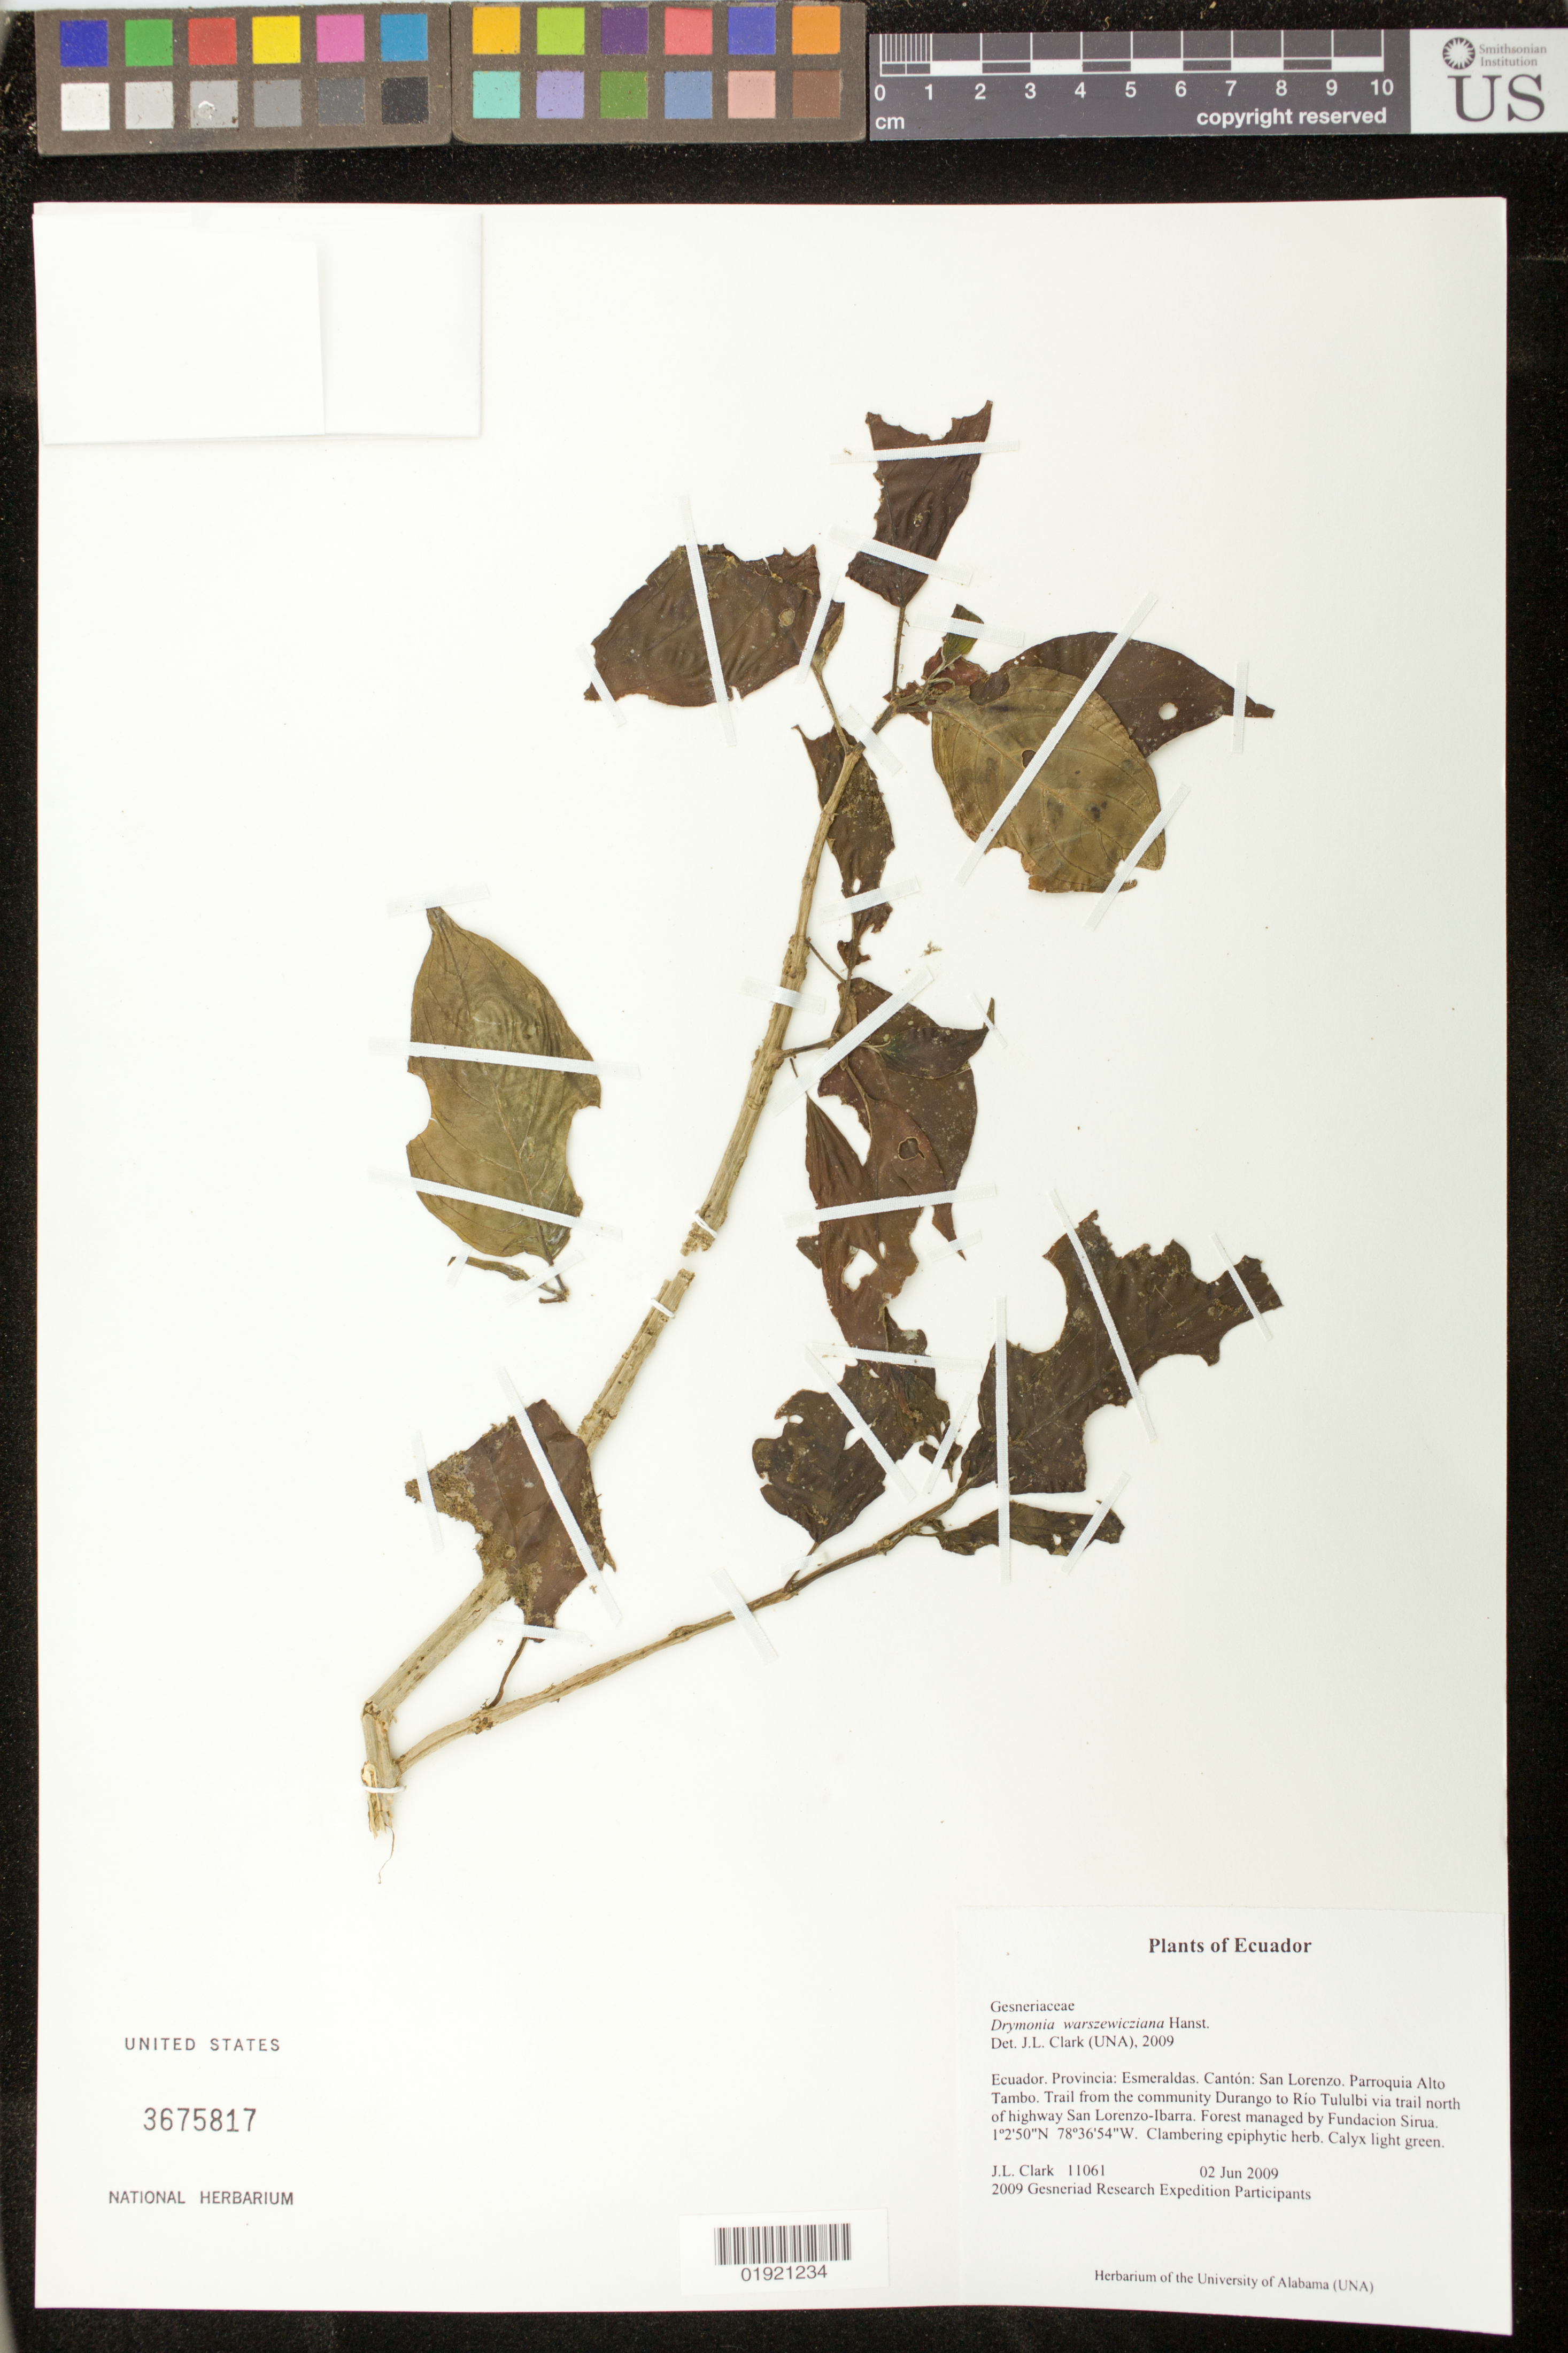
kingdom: Plantae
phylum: Tracheophyta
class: Magnoliopsida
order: Lamiales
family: Gesneriaceae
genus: Drymonia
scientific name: Drymonia warszewicziana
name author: Hanst.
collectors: J. L. Clark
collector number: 11061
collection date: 2009-06-02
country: Ecuador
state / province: Esmeraldas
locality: Canton: San Lorenzo. Parroquia Alto Tambo. Trail from the community Durango to Rio Tululbi via trail north of highway San Lorenzo-Ibarra. Forest managed by Fundacion Sirua.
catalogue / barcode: US 3675817